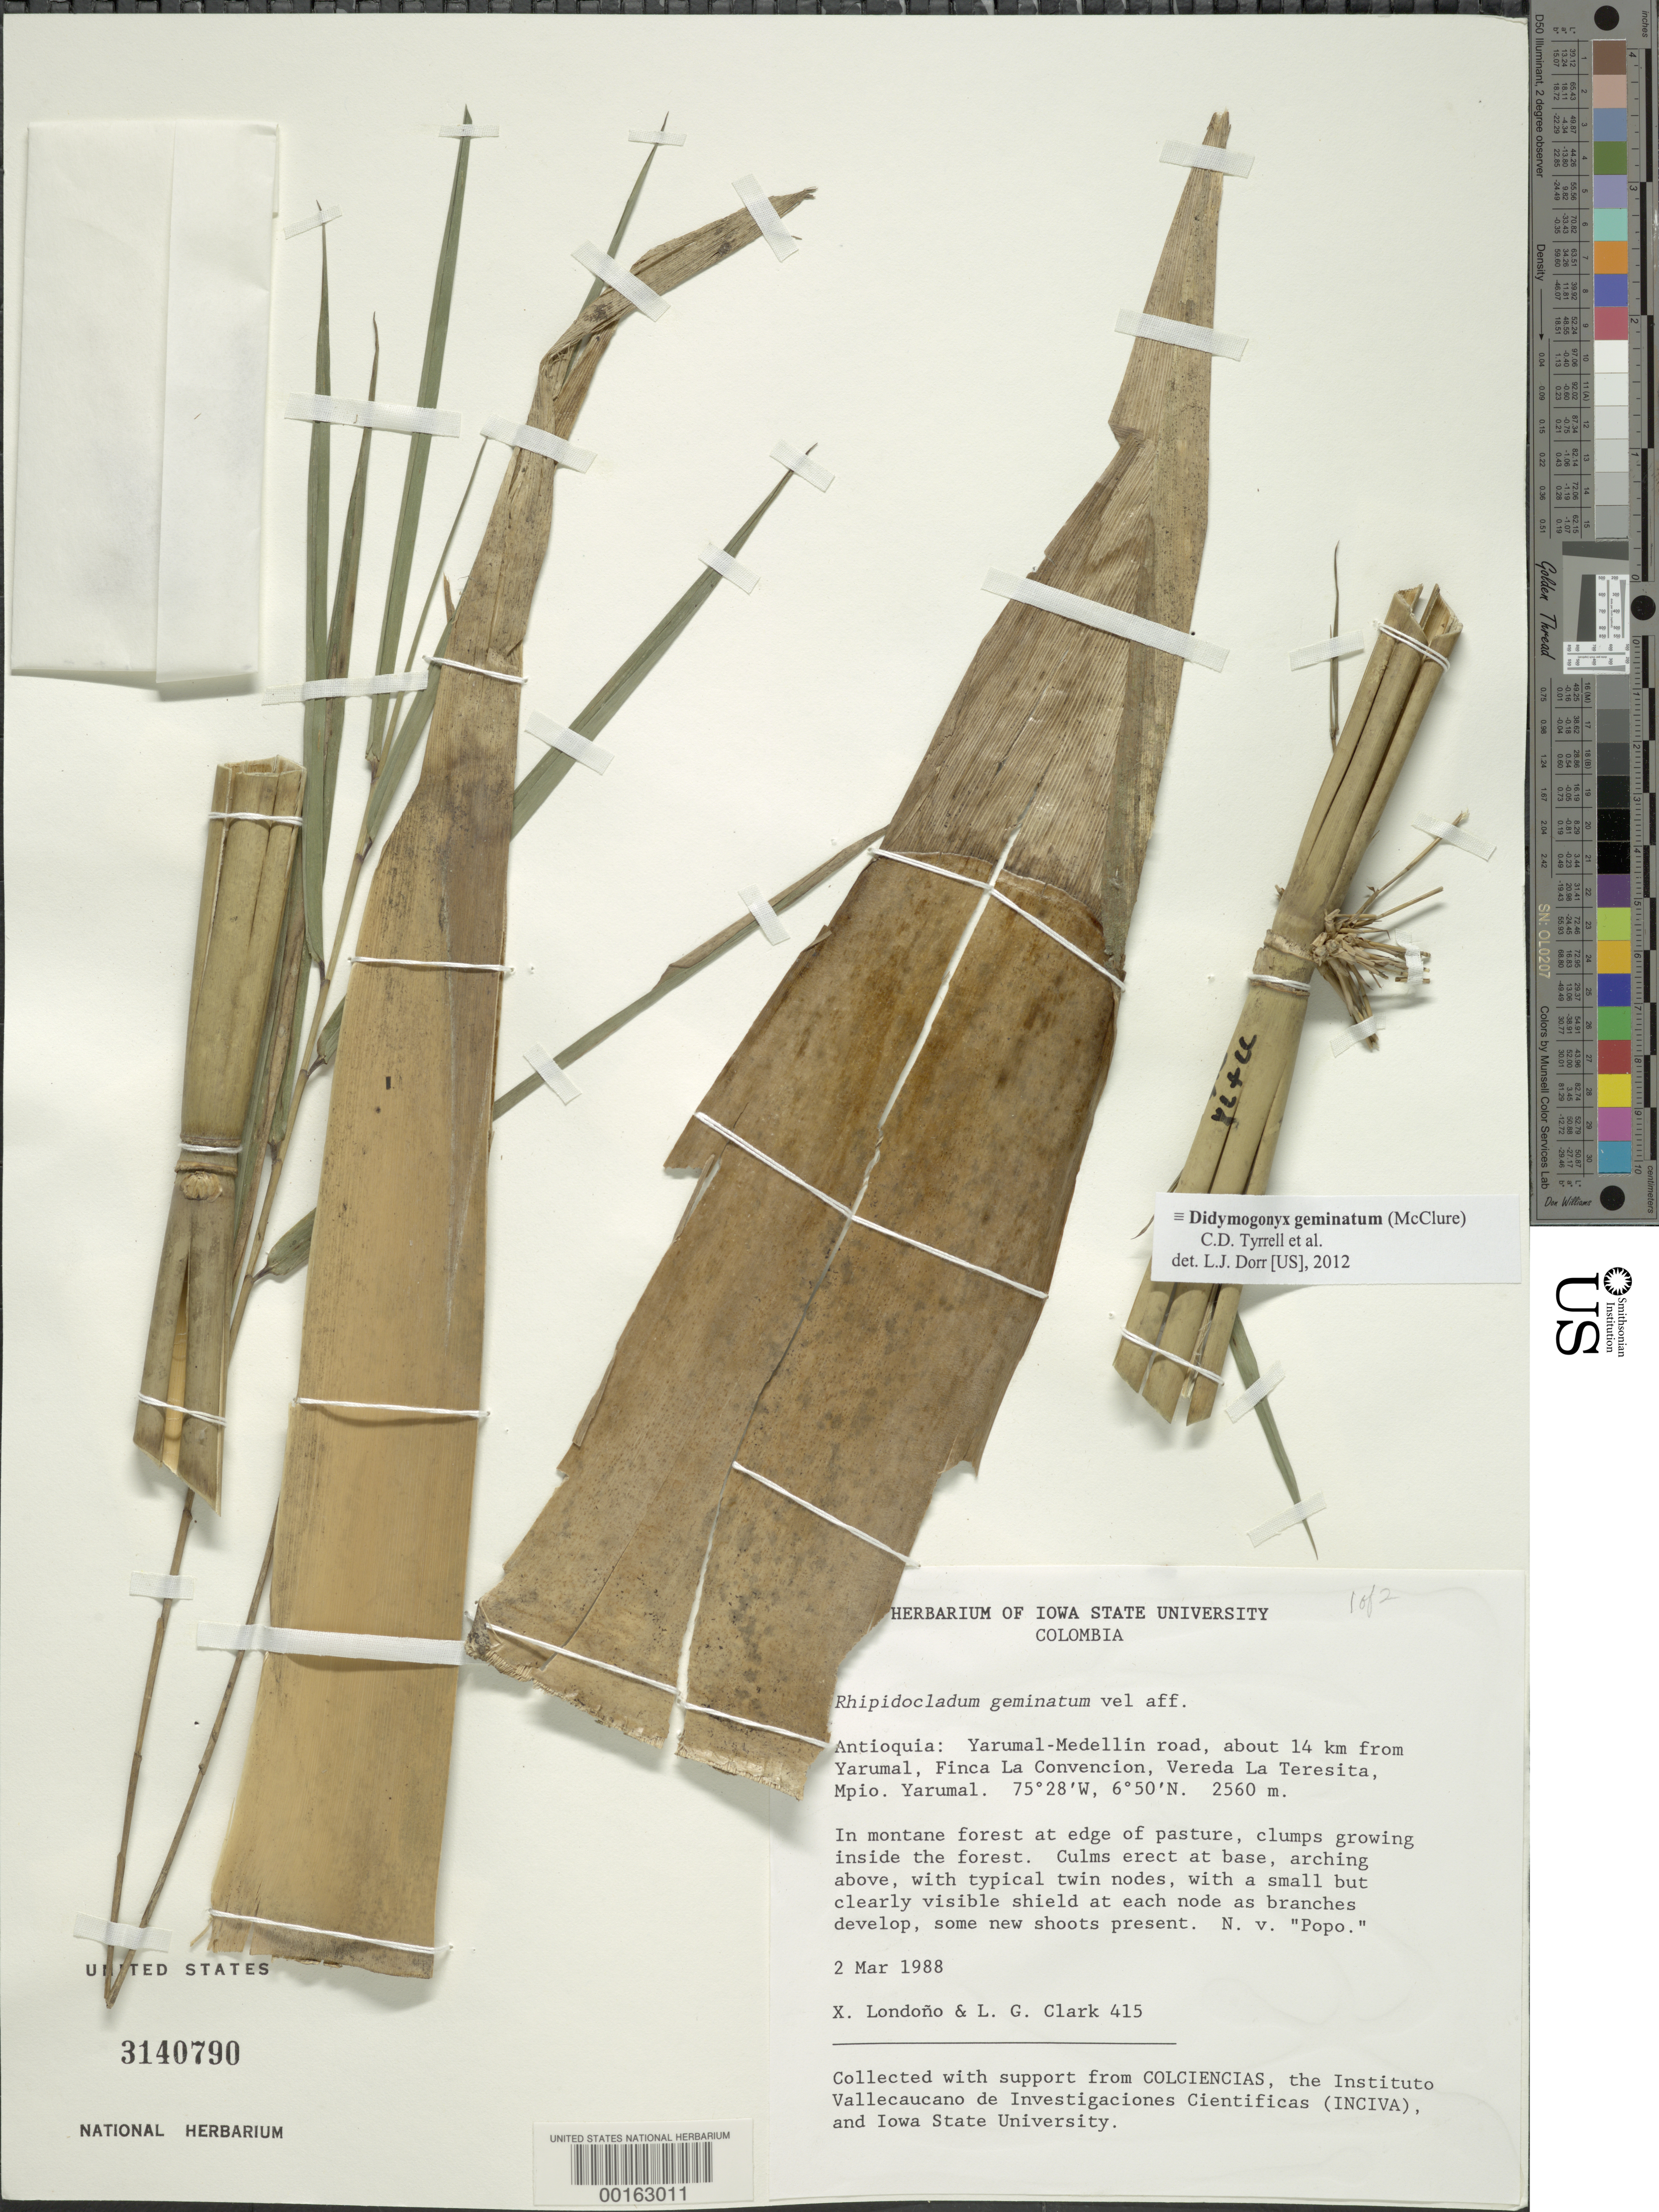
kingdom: Plantae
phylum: Tracheophyta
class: Liliopsida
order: Poales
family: Poaceae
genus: Rhipidocladum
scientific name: Rhipidocladum geminatum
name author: (McClure) McClure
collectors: X. Londoño & L. G. Clark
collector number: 415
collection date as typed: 02 Mar 1988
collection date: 1988-03-02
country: Colombia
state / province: Antioquia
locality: Yarumal-Medellin road, 14 km from Yarumal, Finca la Convencion, Vereda la Teresita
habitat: In montane forest at edge fo pasture, clumps growing inside the forest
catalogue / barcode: US 3140790